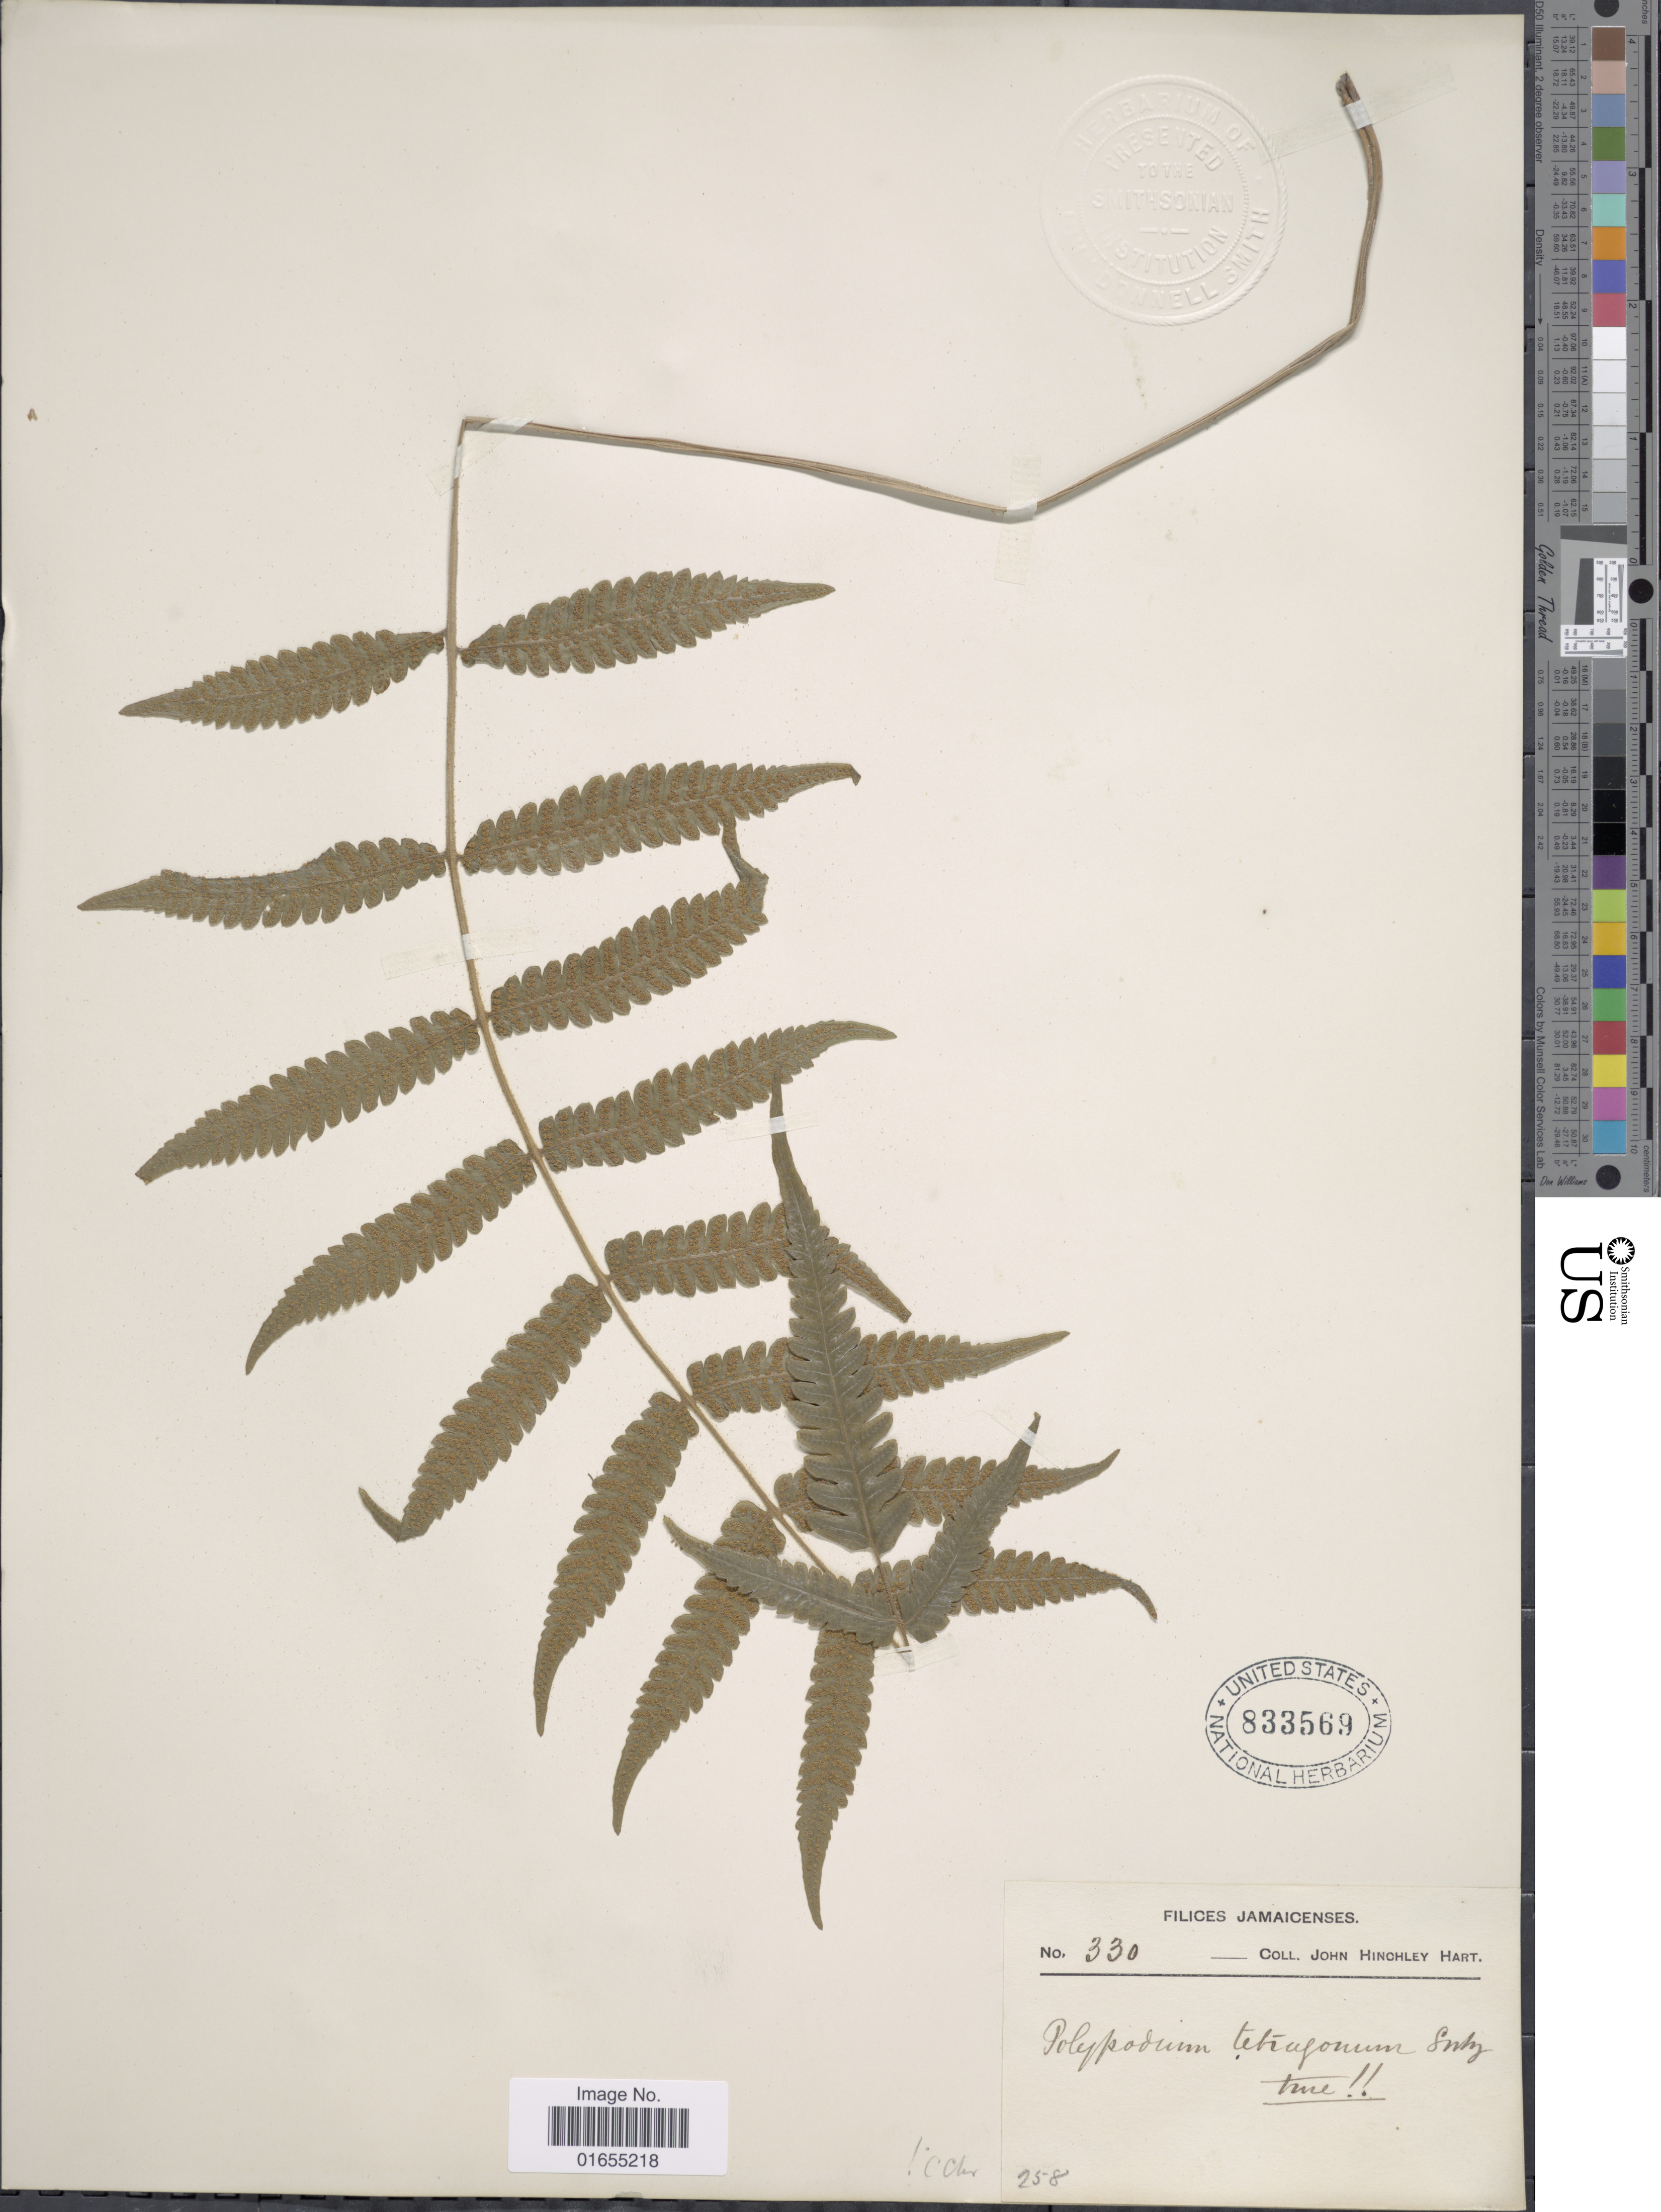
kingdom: Plantae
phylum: Tracheophyta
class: Polypodiopsida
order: Polypodiales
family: Thelypteridaceae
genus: Goniopteris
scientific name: Goniopteris subtetragona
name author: (Link) Vareschi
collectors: J. H. Hart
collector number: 330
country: Jamaica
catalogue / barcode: US 833569